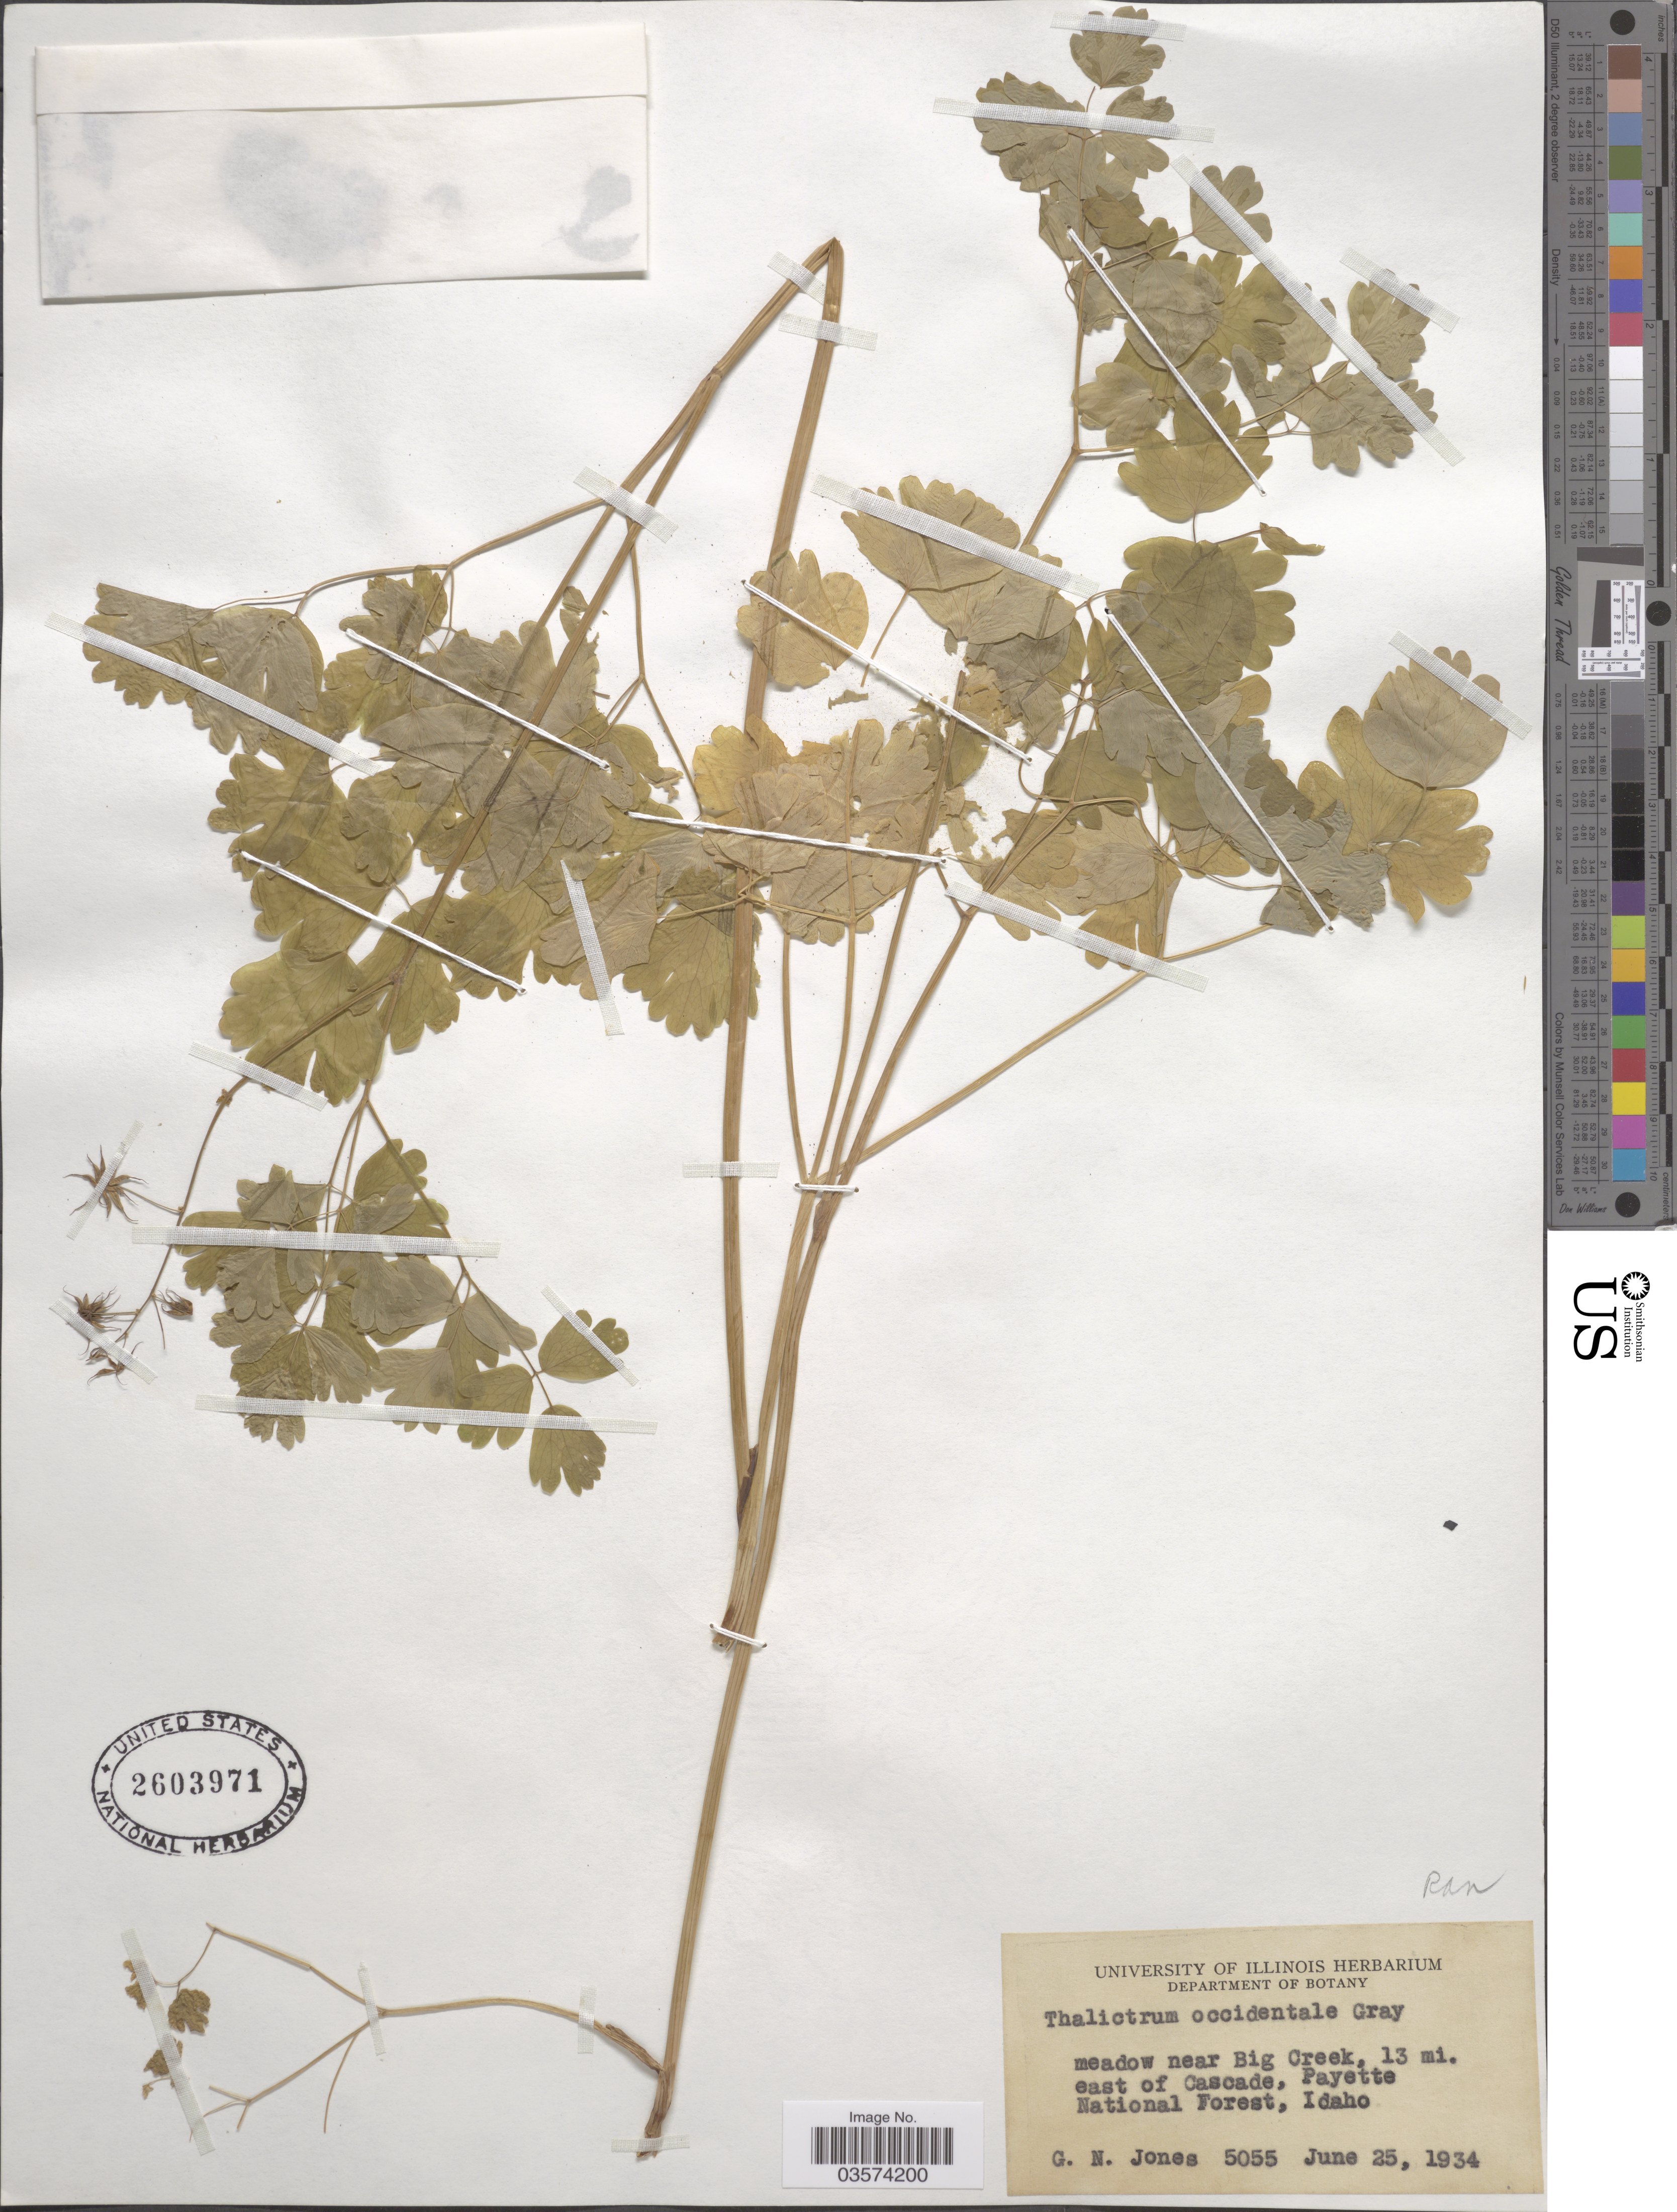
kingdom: Plantae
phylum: Tracheophyta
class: Magnoliopsida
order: Ranunculales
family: Ranunculaceae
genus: Thalictrum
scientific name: Thalictrum occidentale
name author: A. Gray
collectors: G. N. Jones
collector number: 5055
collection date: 1934-06-25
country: United States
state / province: Idaho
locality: Meadow near Big Creek, 13 mi. east of Cascade, Payette National Forest.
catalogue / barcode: US 2603971